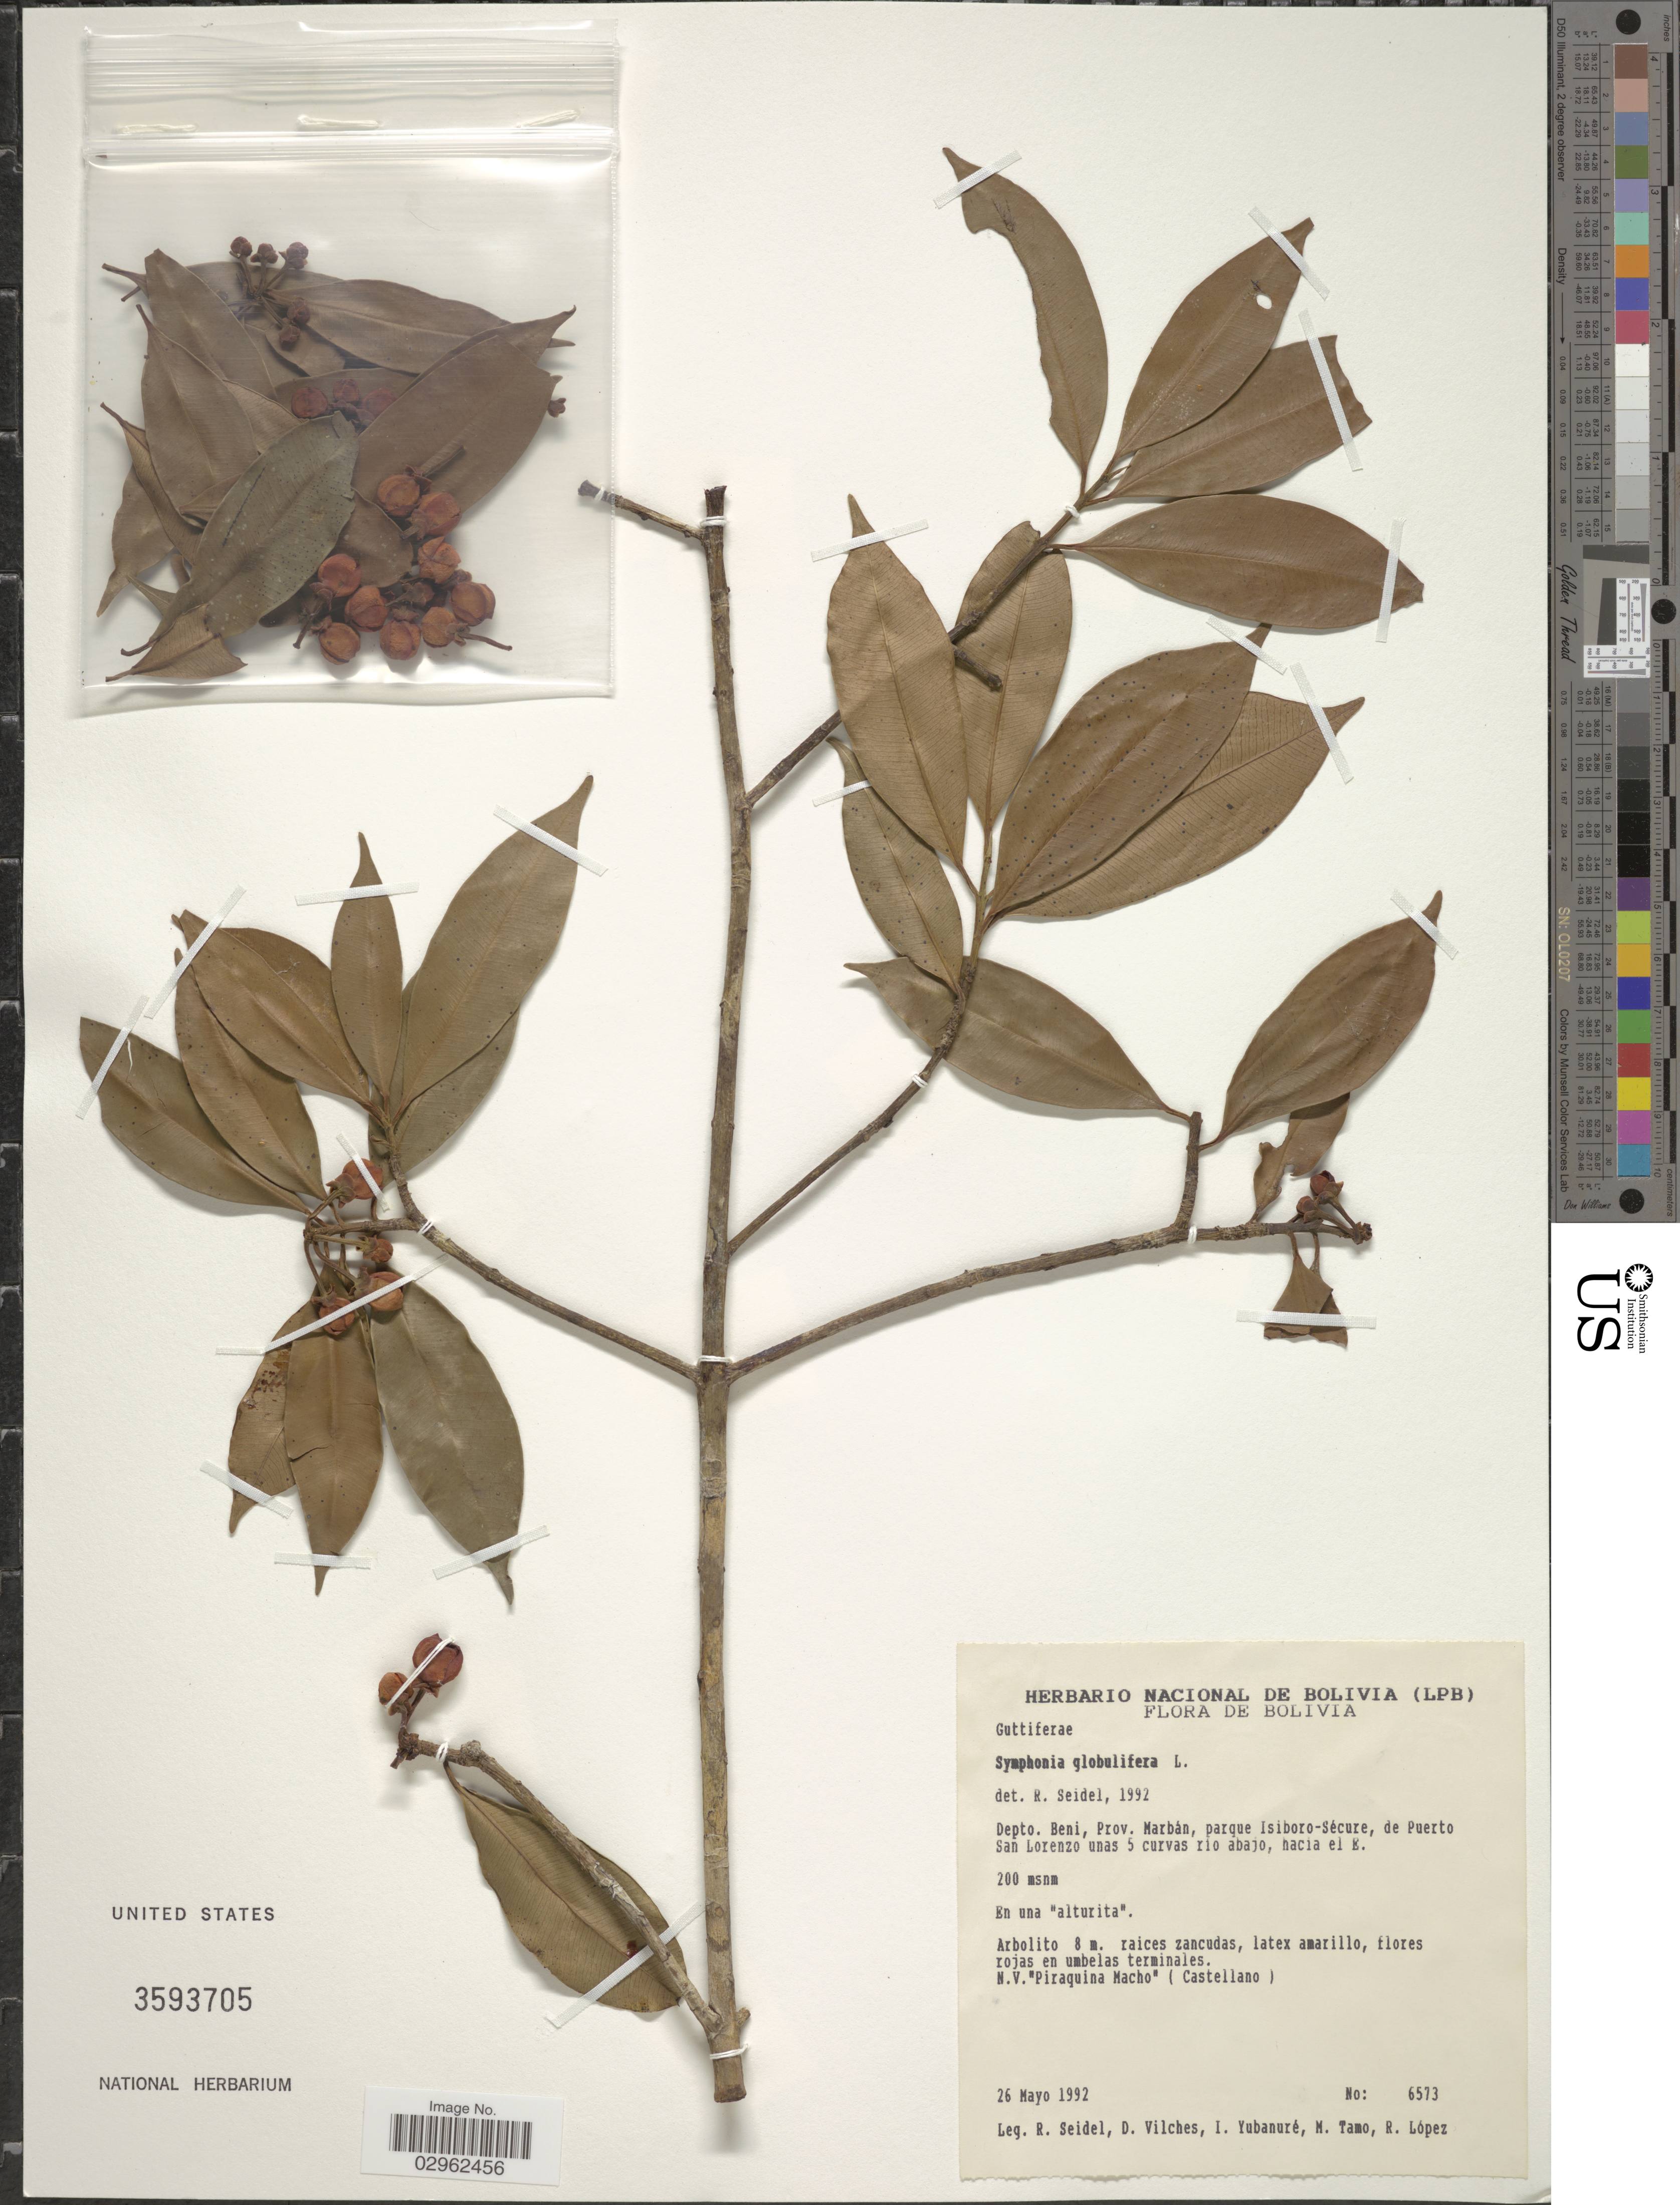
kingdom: Plantae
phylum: Tracheophyta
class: Magnoliopsida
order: Malpighiales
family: Clusiaceae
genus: Symphonia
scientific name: Symphonia globulifera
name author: L. f.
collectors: R. Seidel, D. Vilches, I. Yubanuré, M. Tamo & R. Lopez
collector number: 6573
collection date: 1992-05-26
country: Bolivia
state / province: Beni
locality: Depto. Beni, Prov. Marbán, parque Isiboro-Sécure, de Puerto San Lorenzo unas 5 curvas rio abajo, hacia el E.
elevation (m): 200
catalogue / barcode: US 3593705